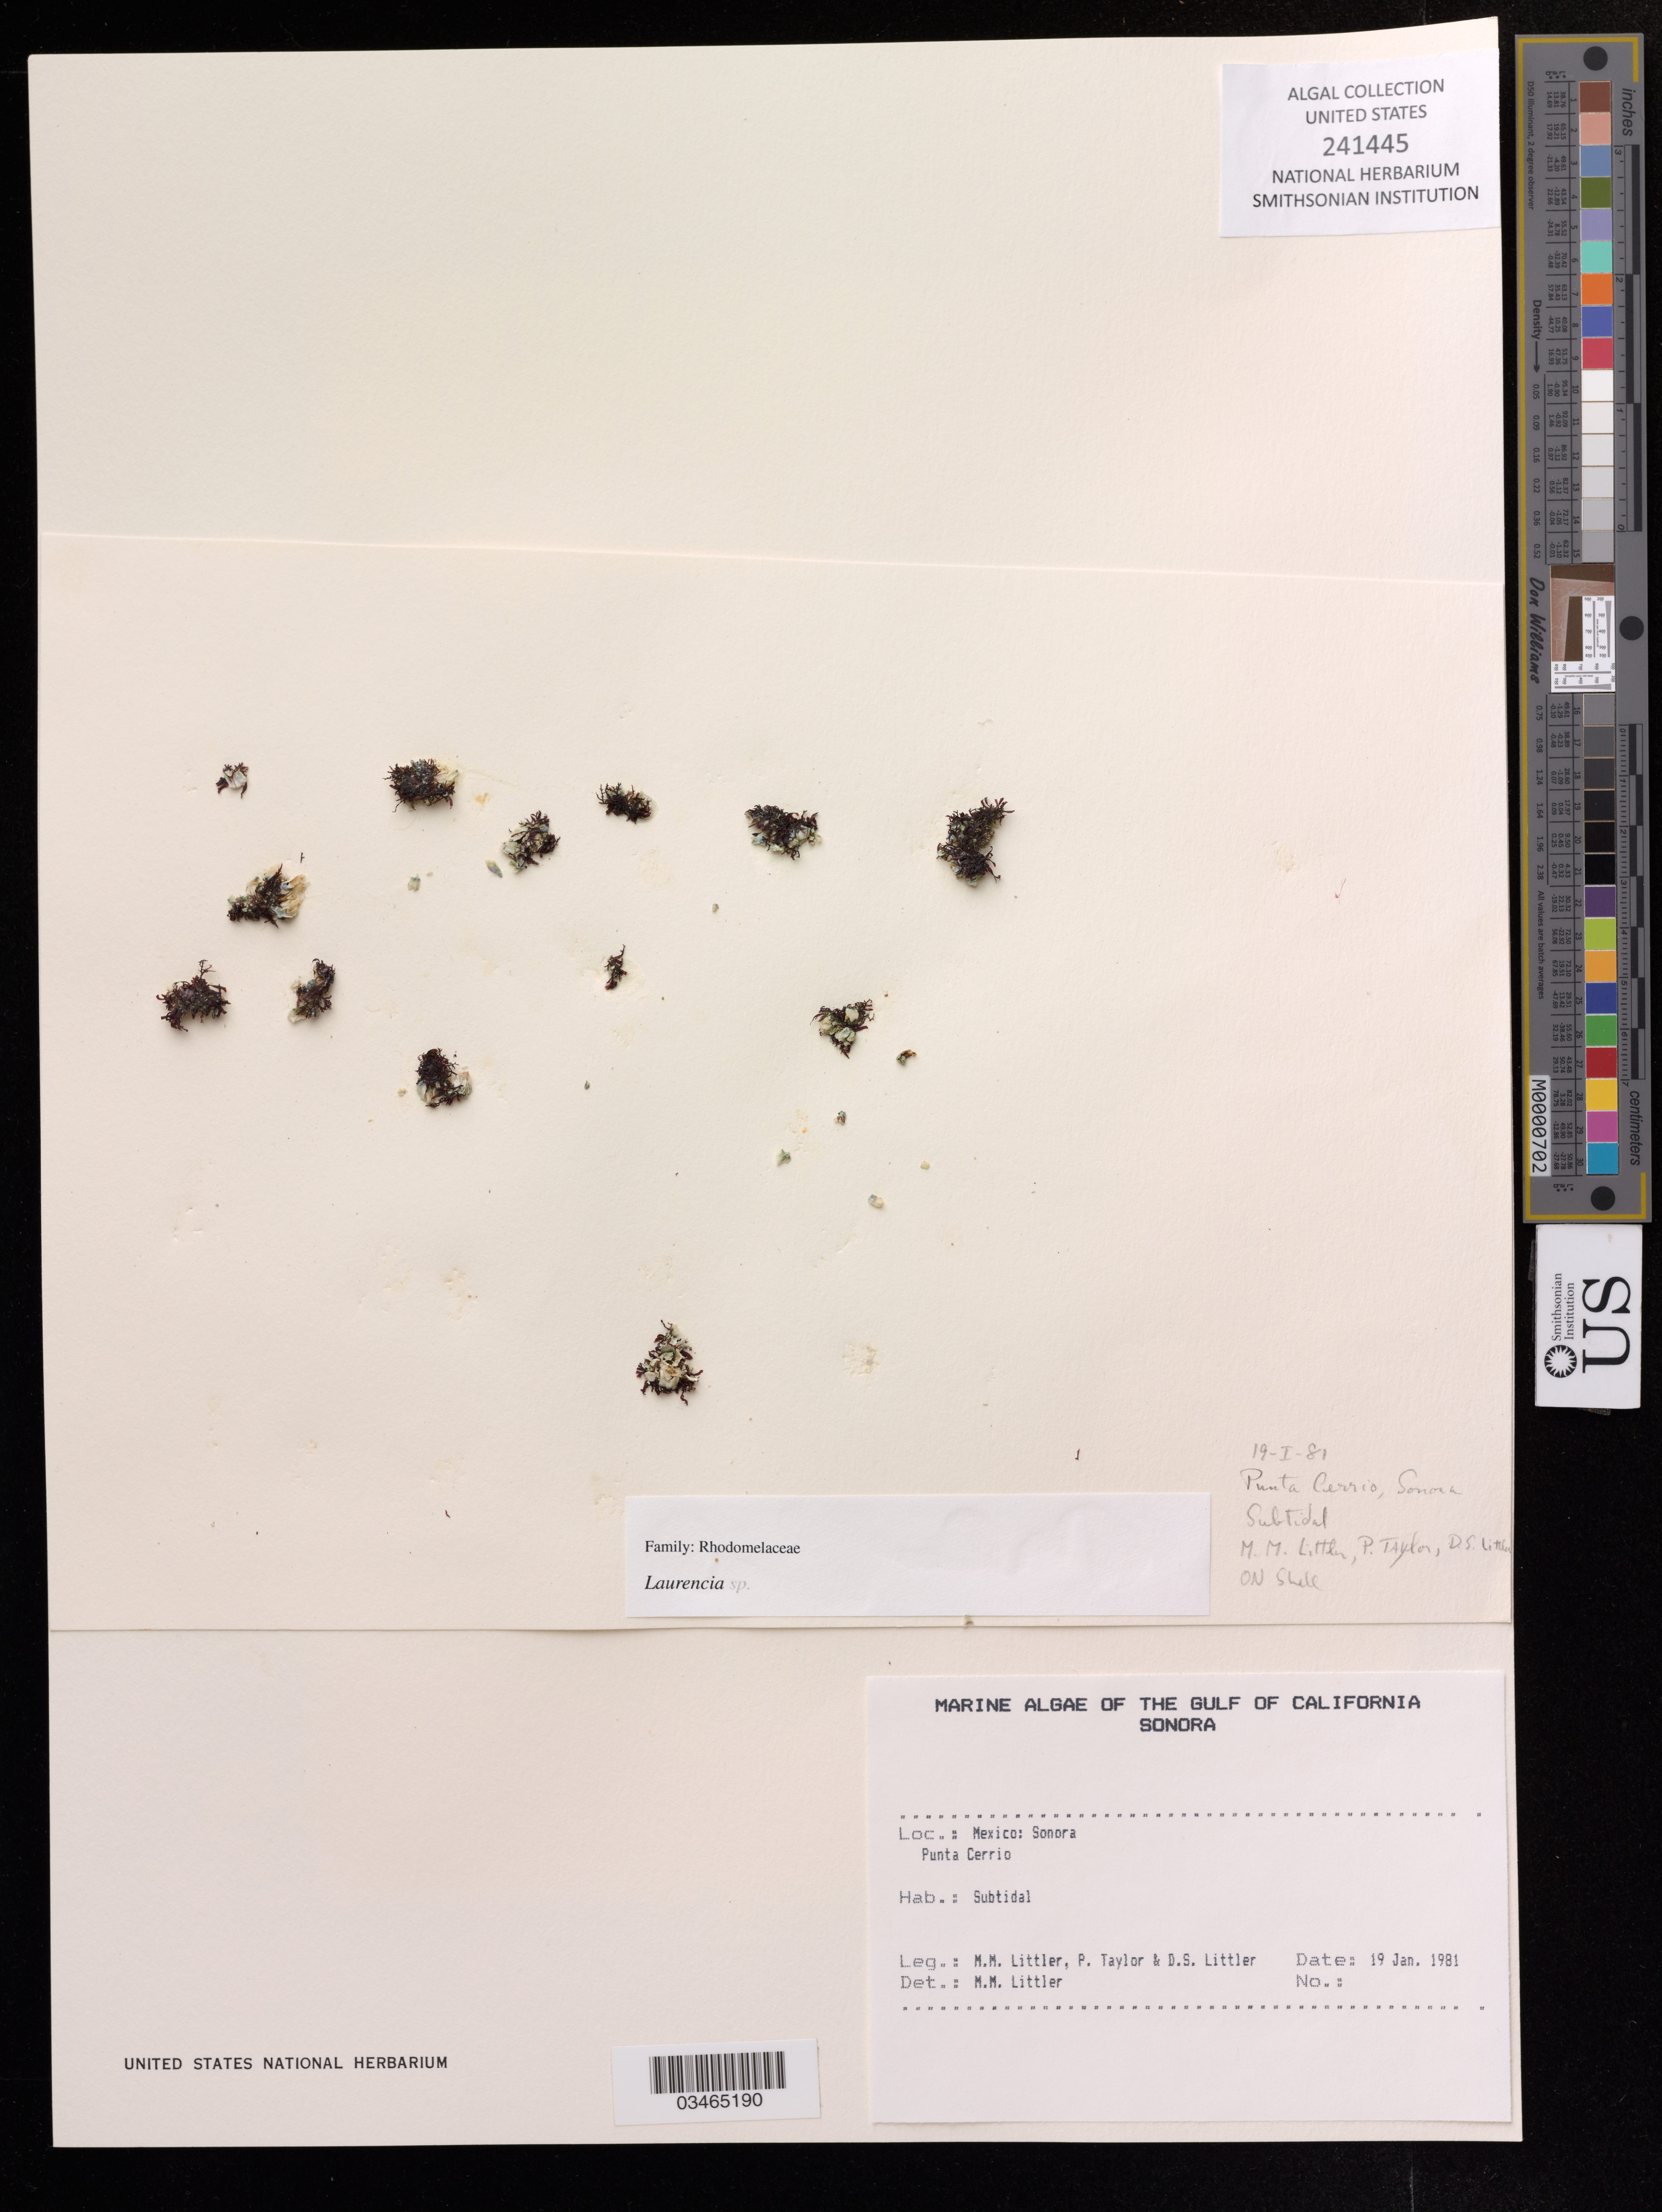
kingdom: Plantae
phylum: Rhodophyta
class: Florideophyceae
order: Ceramiales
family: Rhodomelaceae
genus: Laurencia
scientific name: Laurencia sp.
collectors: M. M. Littler, P. Taylor & D. S. Littler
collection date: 1981-01-19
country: Mexico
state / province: Sonora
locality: Punta Cerrio.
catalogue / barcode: US 241445